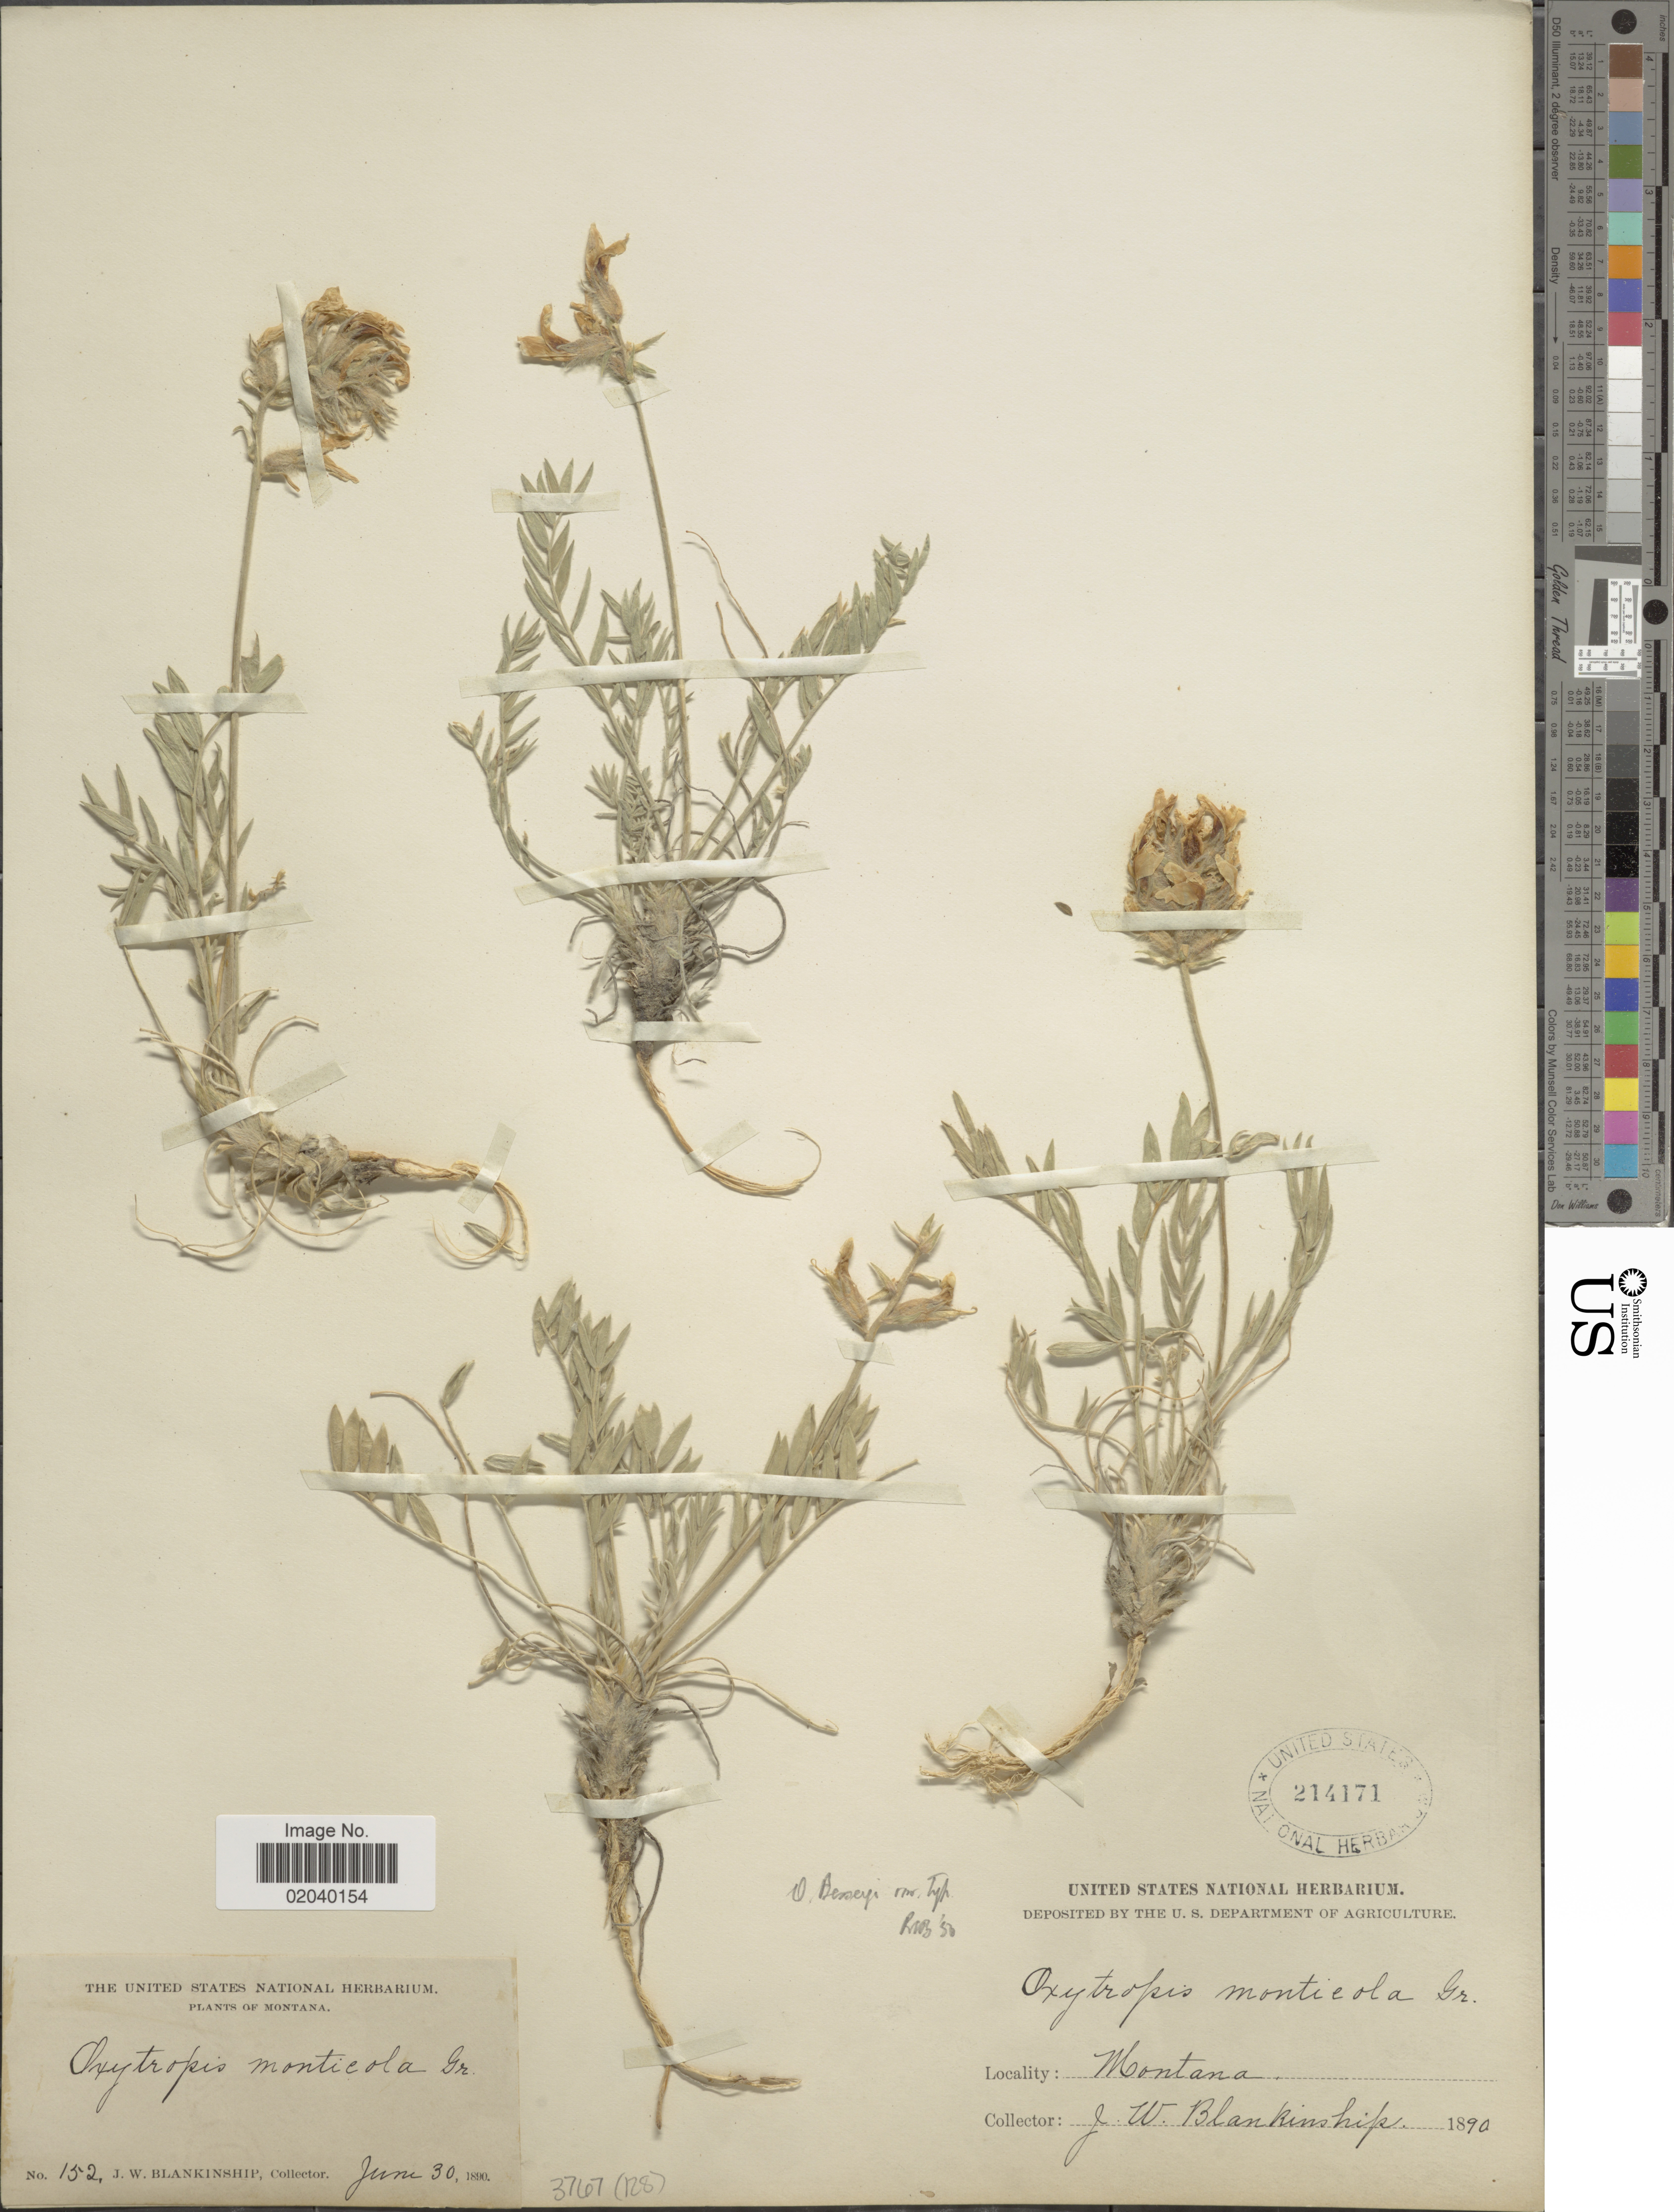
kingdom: Plantae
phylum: Tracheophyta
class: Magnoliopsida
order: Fabales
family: Fabaceae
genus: Oxytropis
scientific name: Oxytropis campestris var. gracilis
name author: (A. Nelson) Barneby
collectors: J. W. Blankinship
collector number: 152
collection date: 1890-06-30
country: United States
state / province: Montana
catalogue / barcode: US 214171